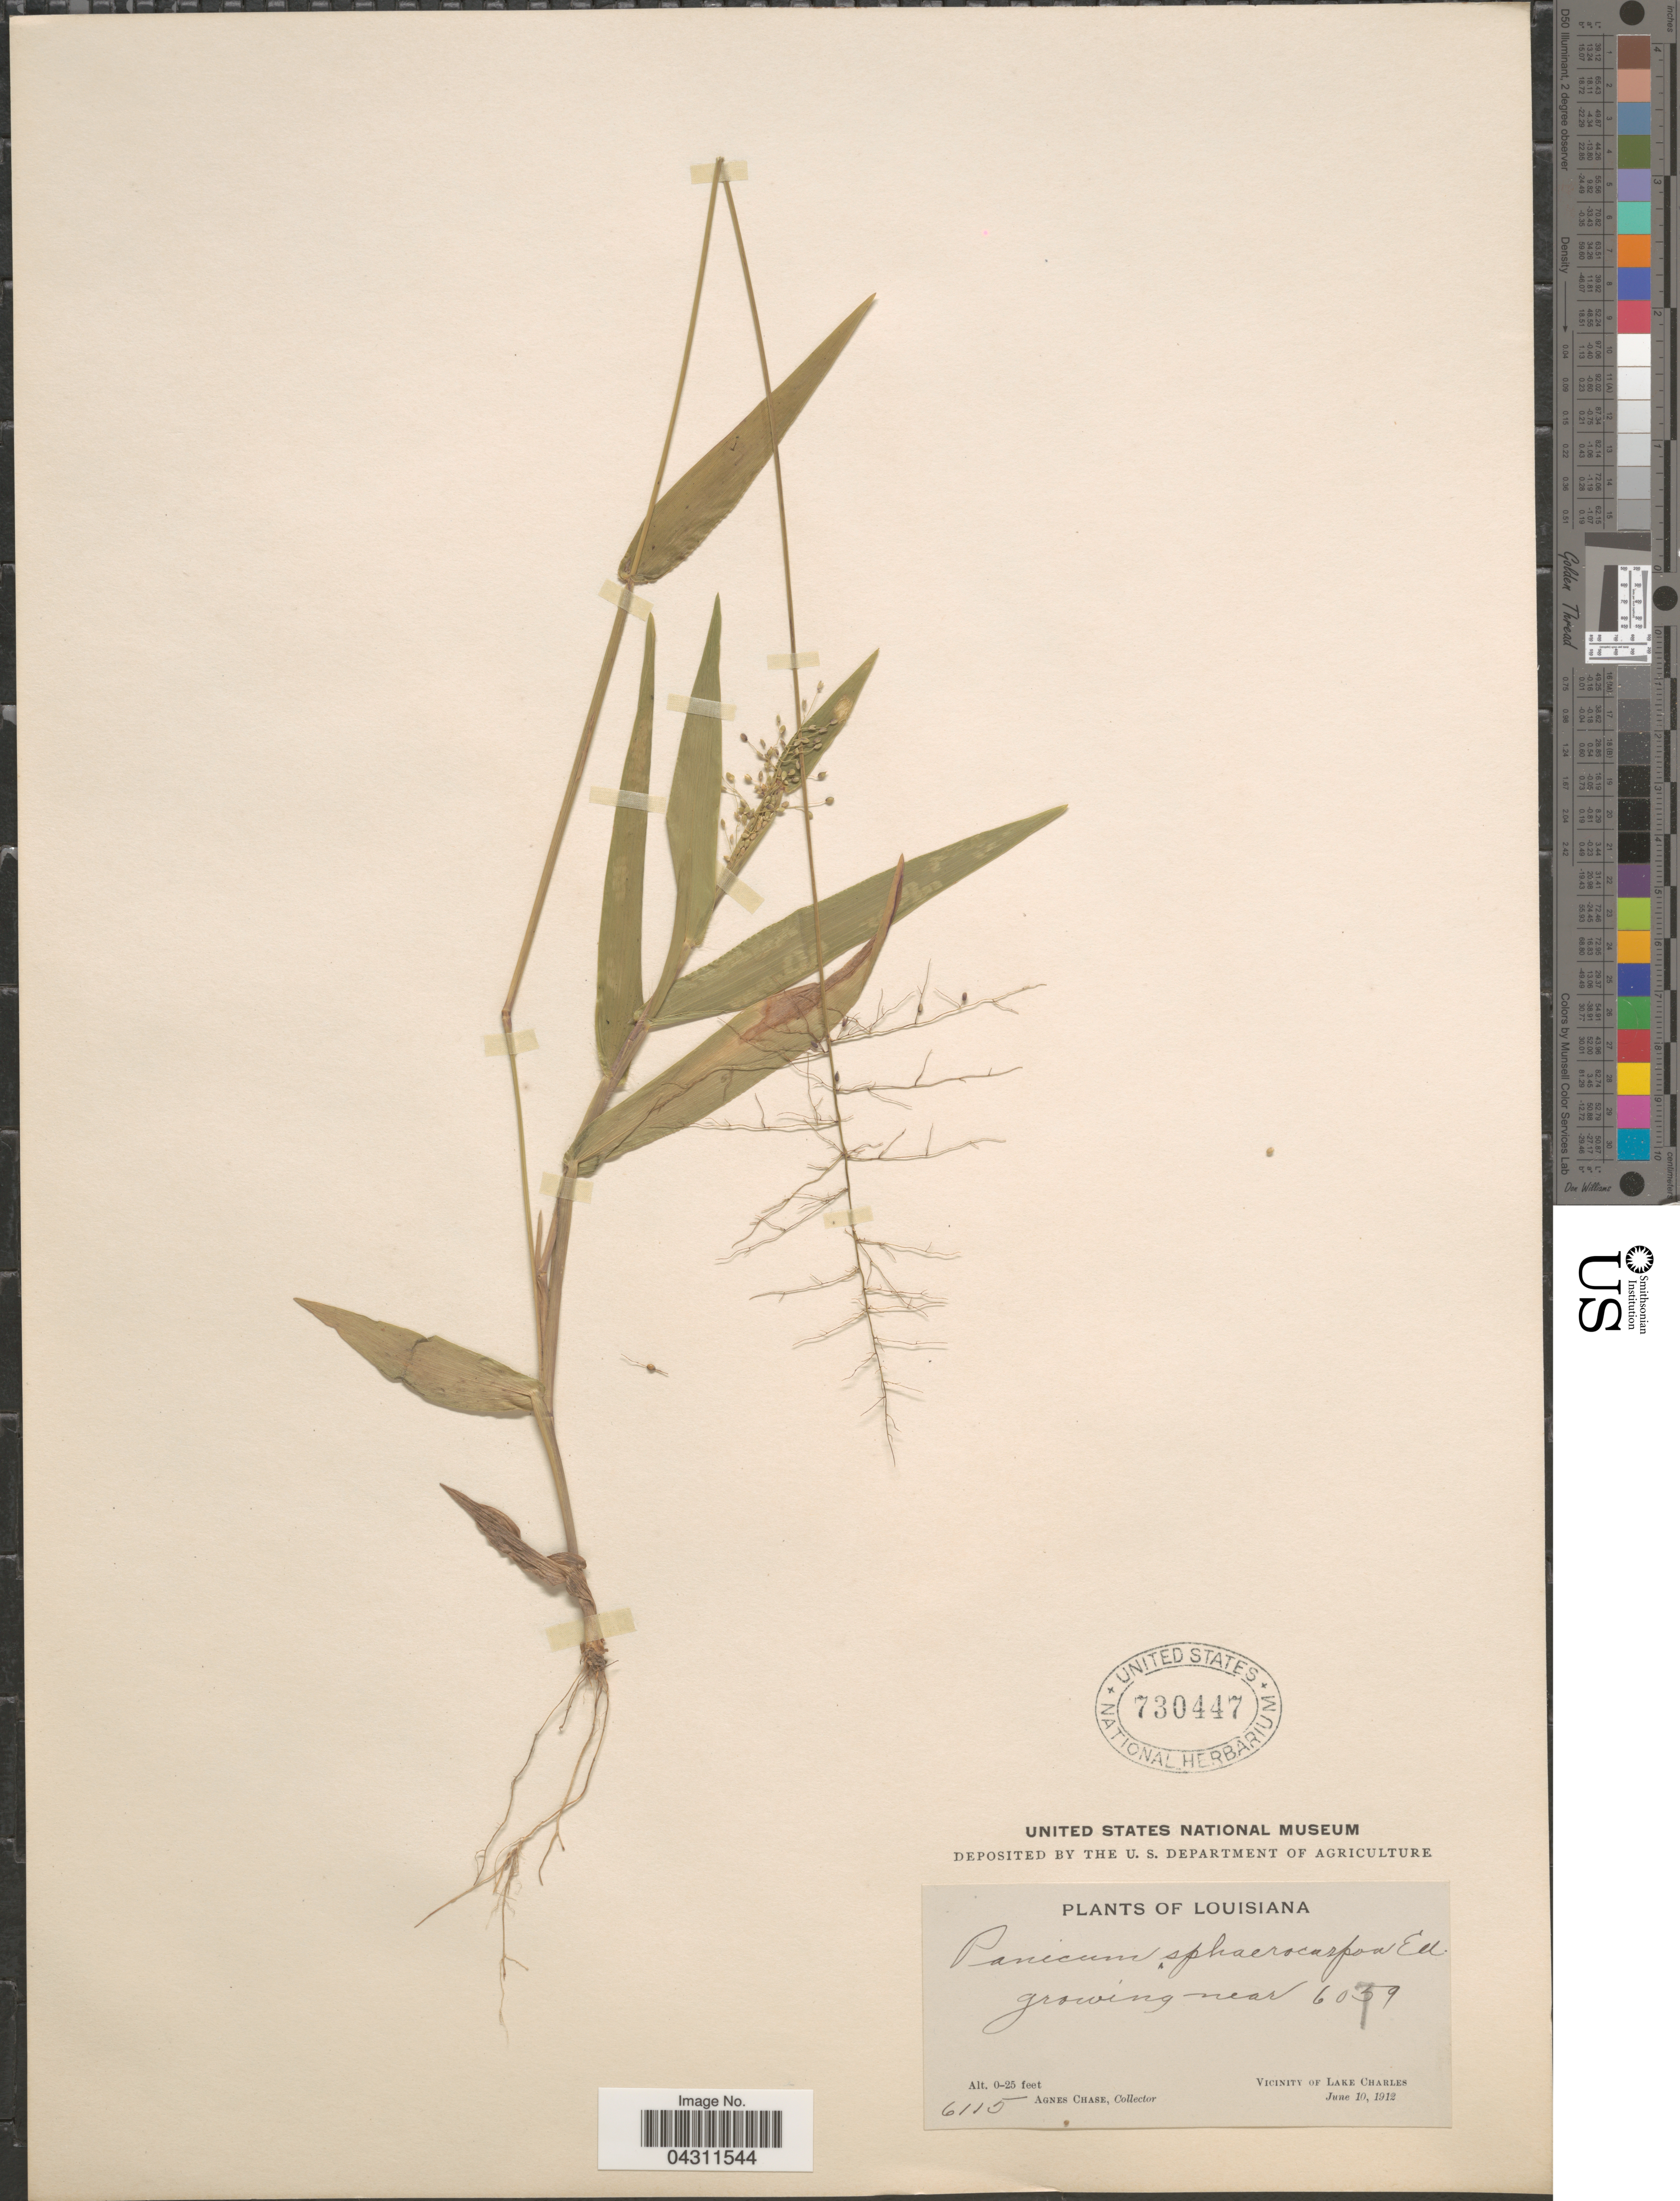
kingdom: Plantae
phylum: Tracheophyta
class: Liliopsida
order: Poales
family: Poaceae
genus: Dichanthelium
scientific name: Dichanthelium sphaerocarpon var. sphaerocarpon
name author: (Elliott) Gould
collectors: A. Chase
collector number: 6115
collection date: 1912-06-10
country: United States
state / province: Louisiana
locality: Vicinity of Lake Charles.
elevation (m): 0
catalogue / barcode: US 730447